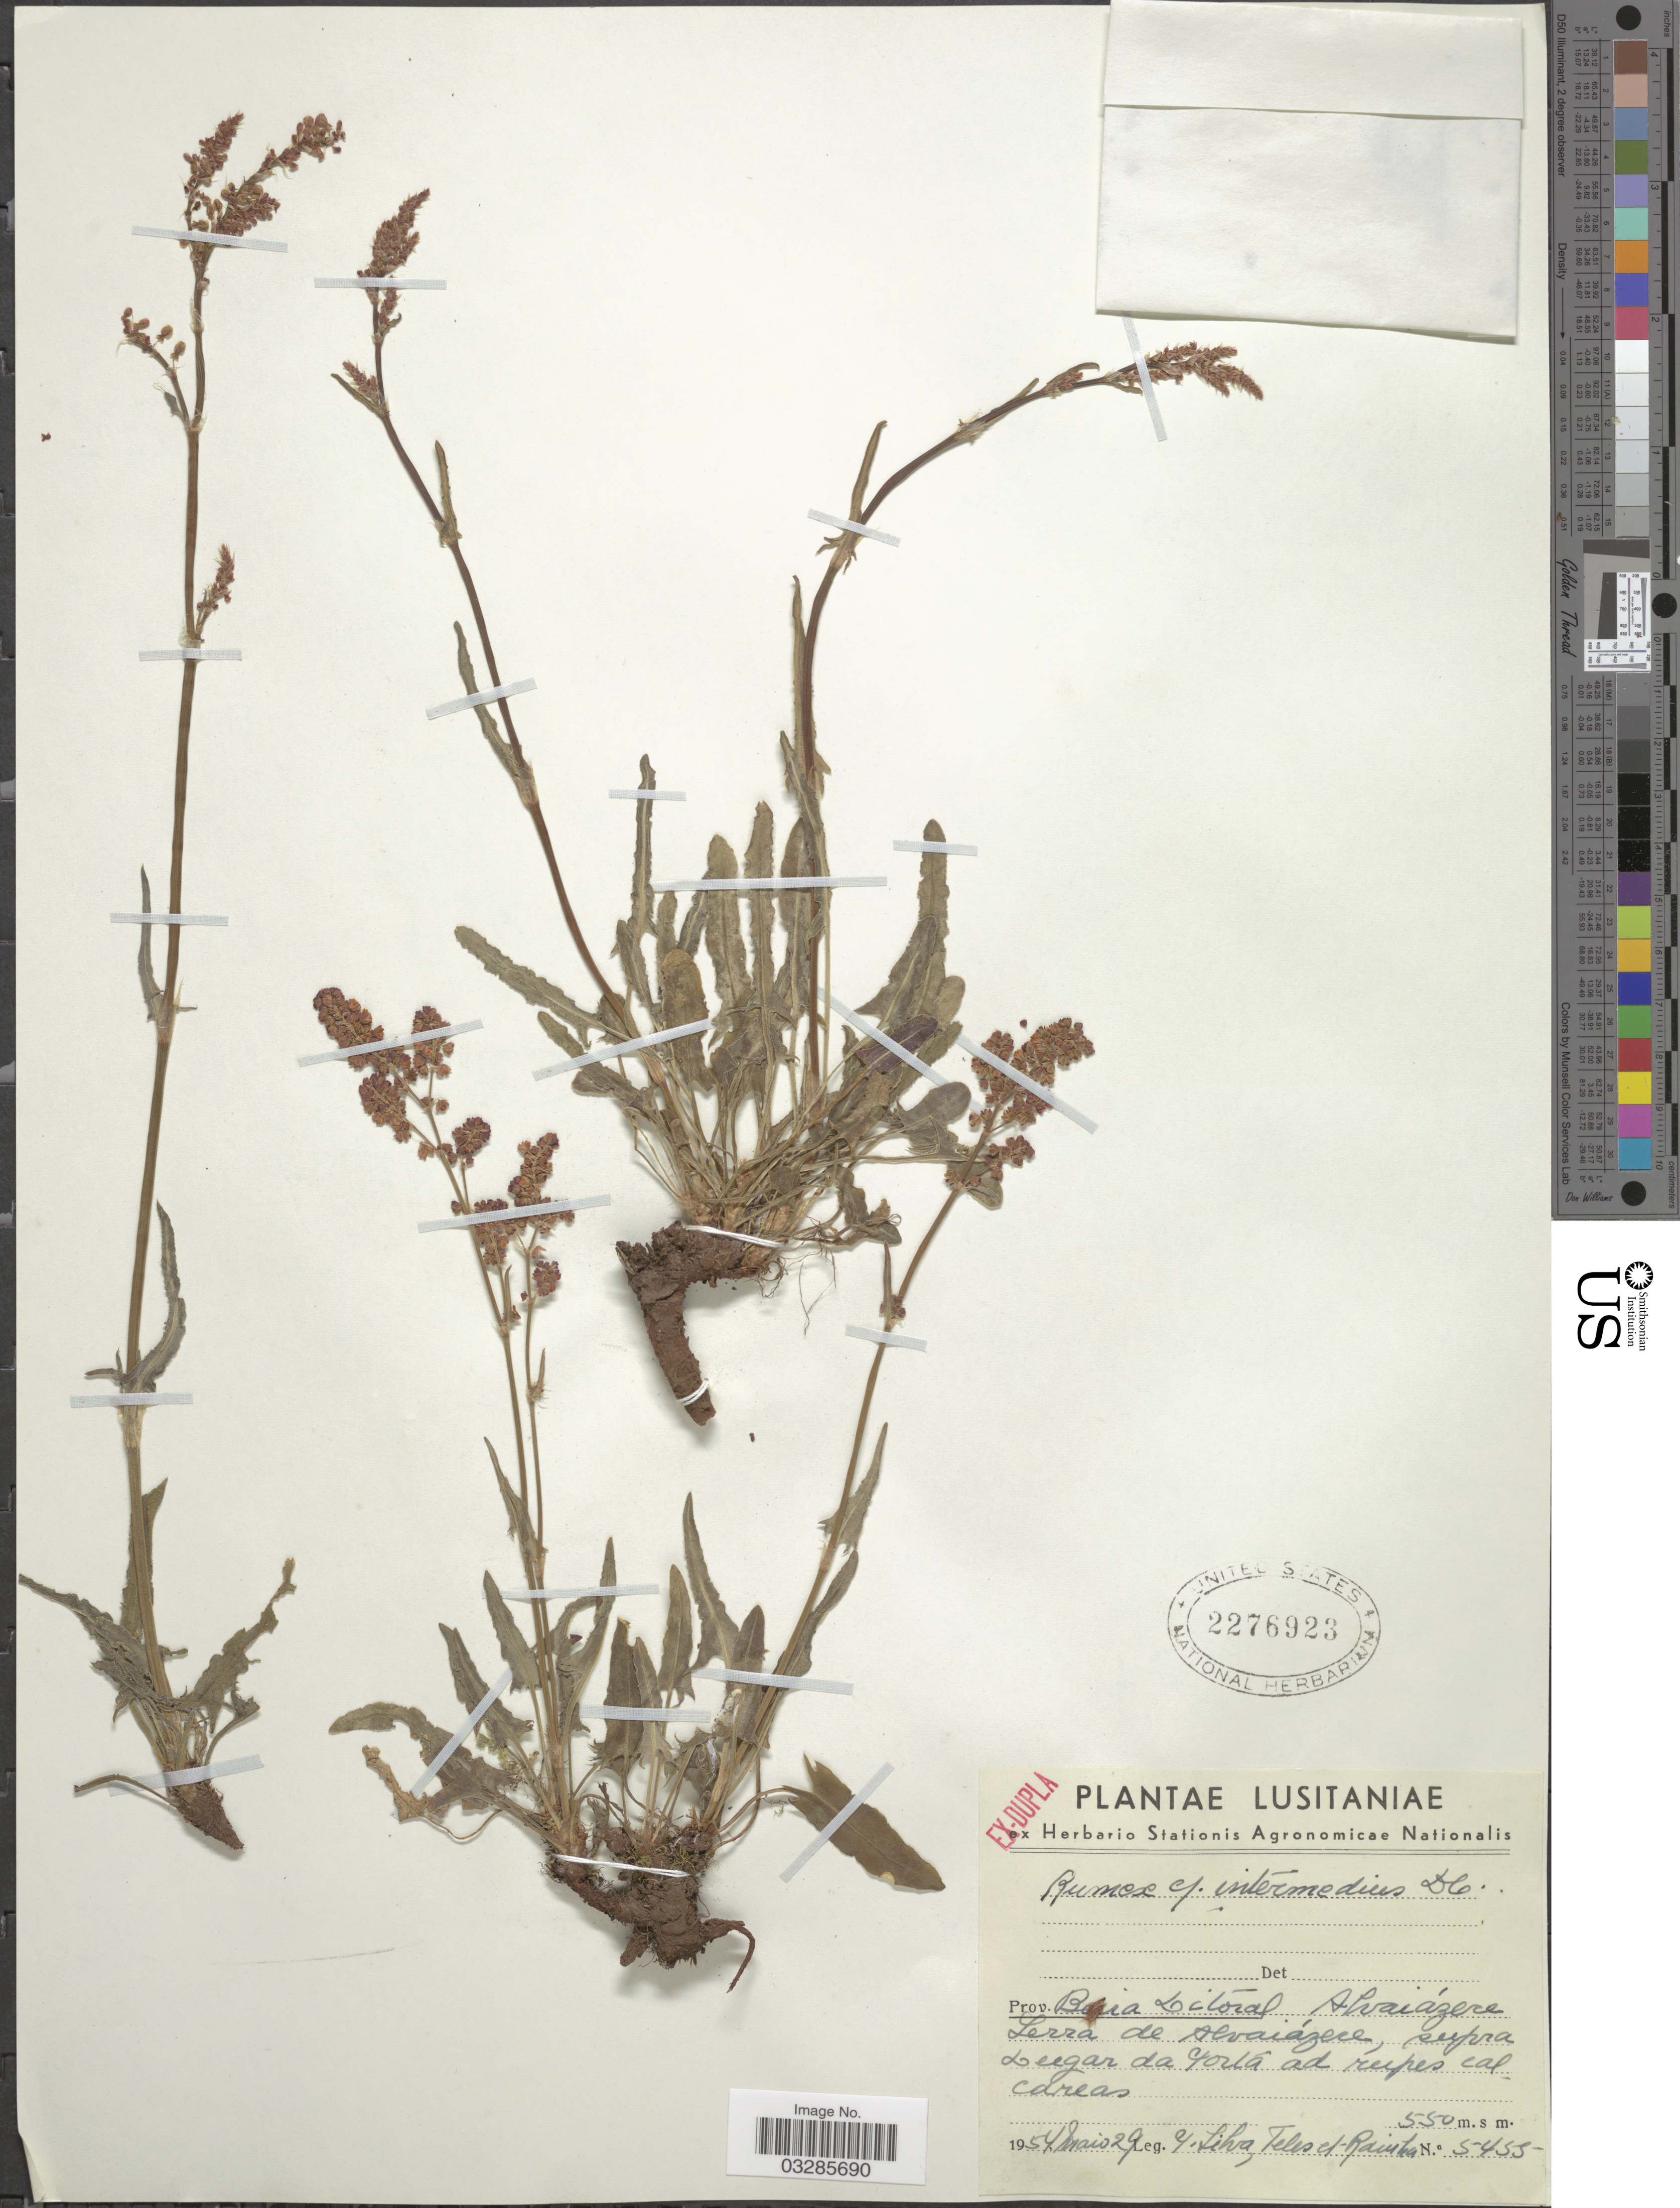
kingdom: Plantae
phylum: Tracheophyta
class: Magnoliopsida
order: Caryophyllales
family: Polygonaceae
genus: Rumex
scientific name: Rumex intermedius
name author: DC.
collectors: G. Silva, Teles & Rainha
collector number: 5455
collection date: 1954-05-29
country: Portugal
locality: Lusitaniae, B [illegible text]ia Litoral Alvaiázere Lerra de Alvaiázere, supra Lugar da Porta [interpreted] ad ruper cal.careas.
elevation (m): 550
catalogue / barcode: US 2276923